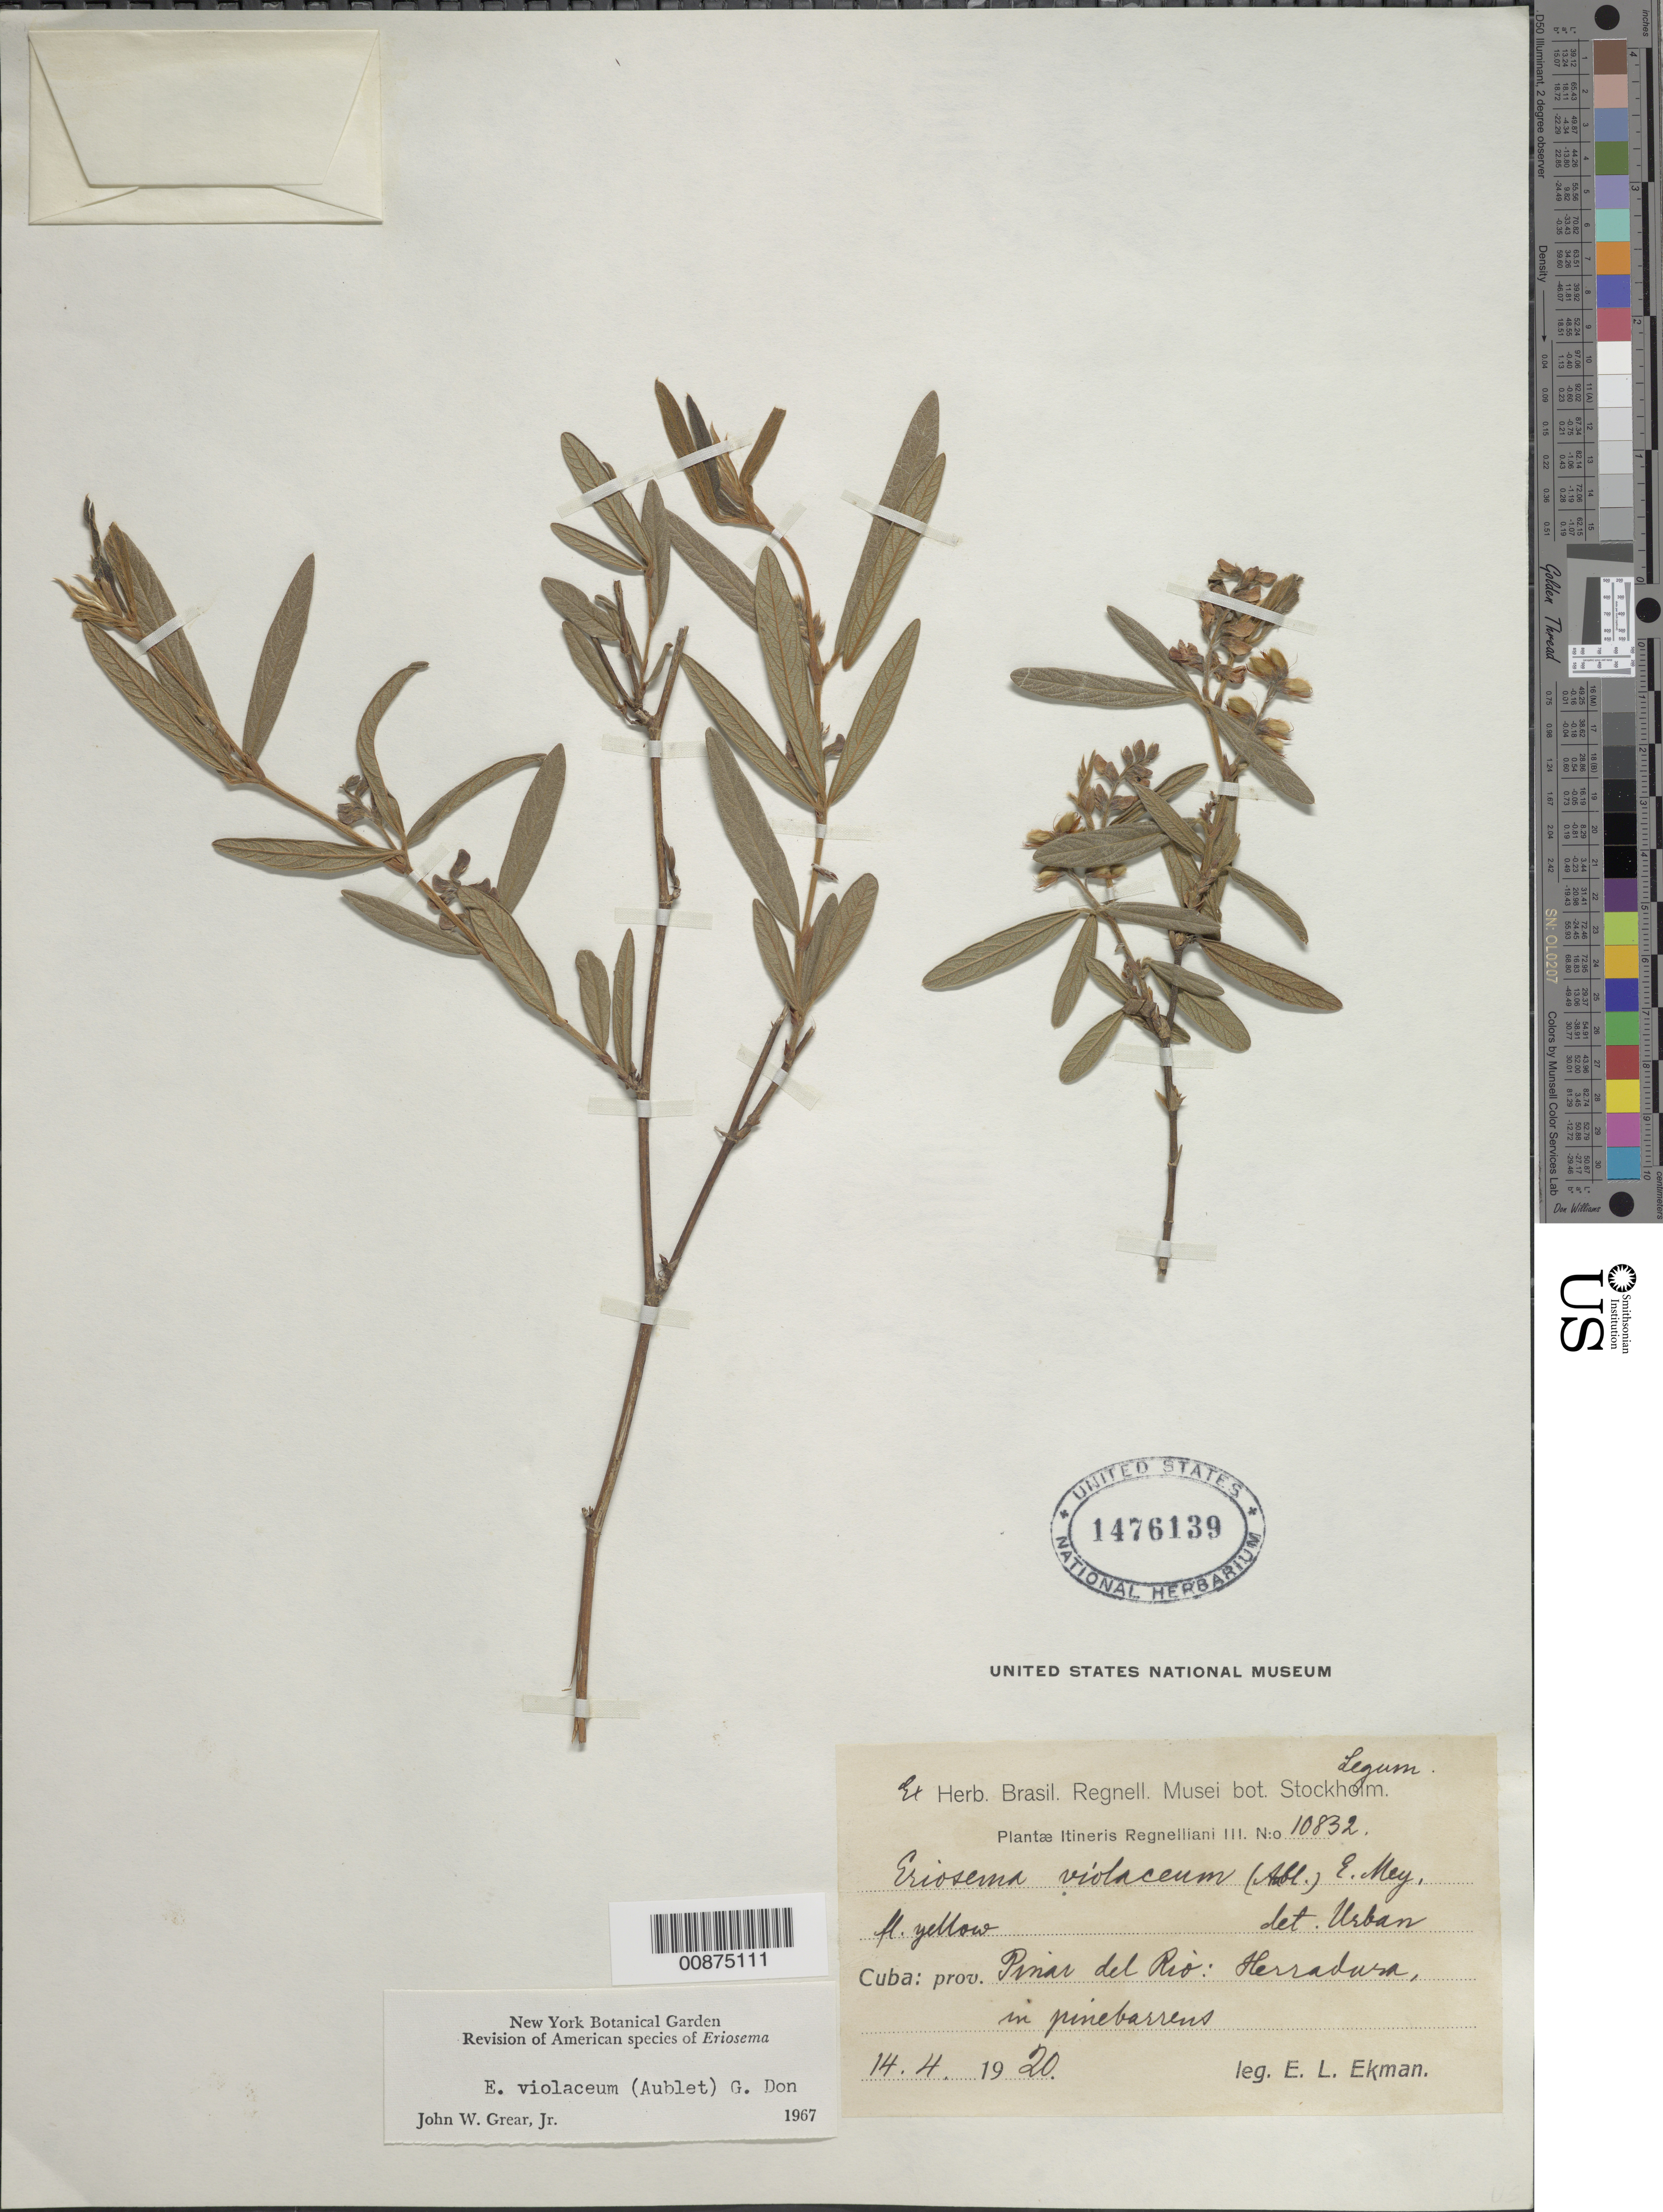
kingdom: Plantae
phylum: Tracheophyta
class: Magnoliopsida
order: Fabales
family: Fabaceae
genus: Eriosema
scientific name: Eriosema violaceum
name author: (Aubl.) G. Don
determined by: Grear, J. W., Jr.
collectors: E. L. Ekman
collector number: H 10832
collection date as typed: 14 Apr 1920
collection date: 1920-04-14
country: Cuba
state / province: Pinar del Rio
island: Cuba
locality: Herradura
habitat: In pine barrens.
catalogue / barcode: US 1476139